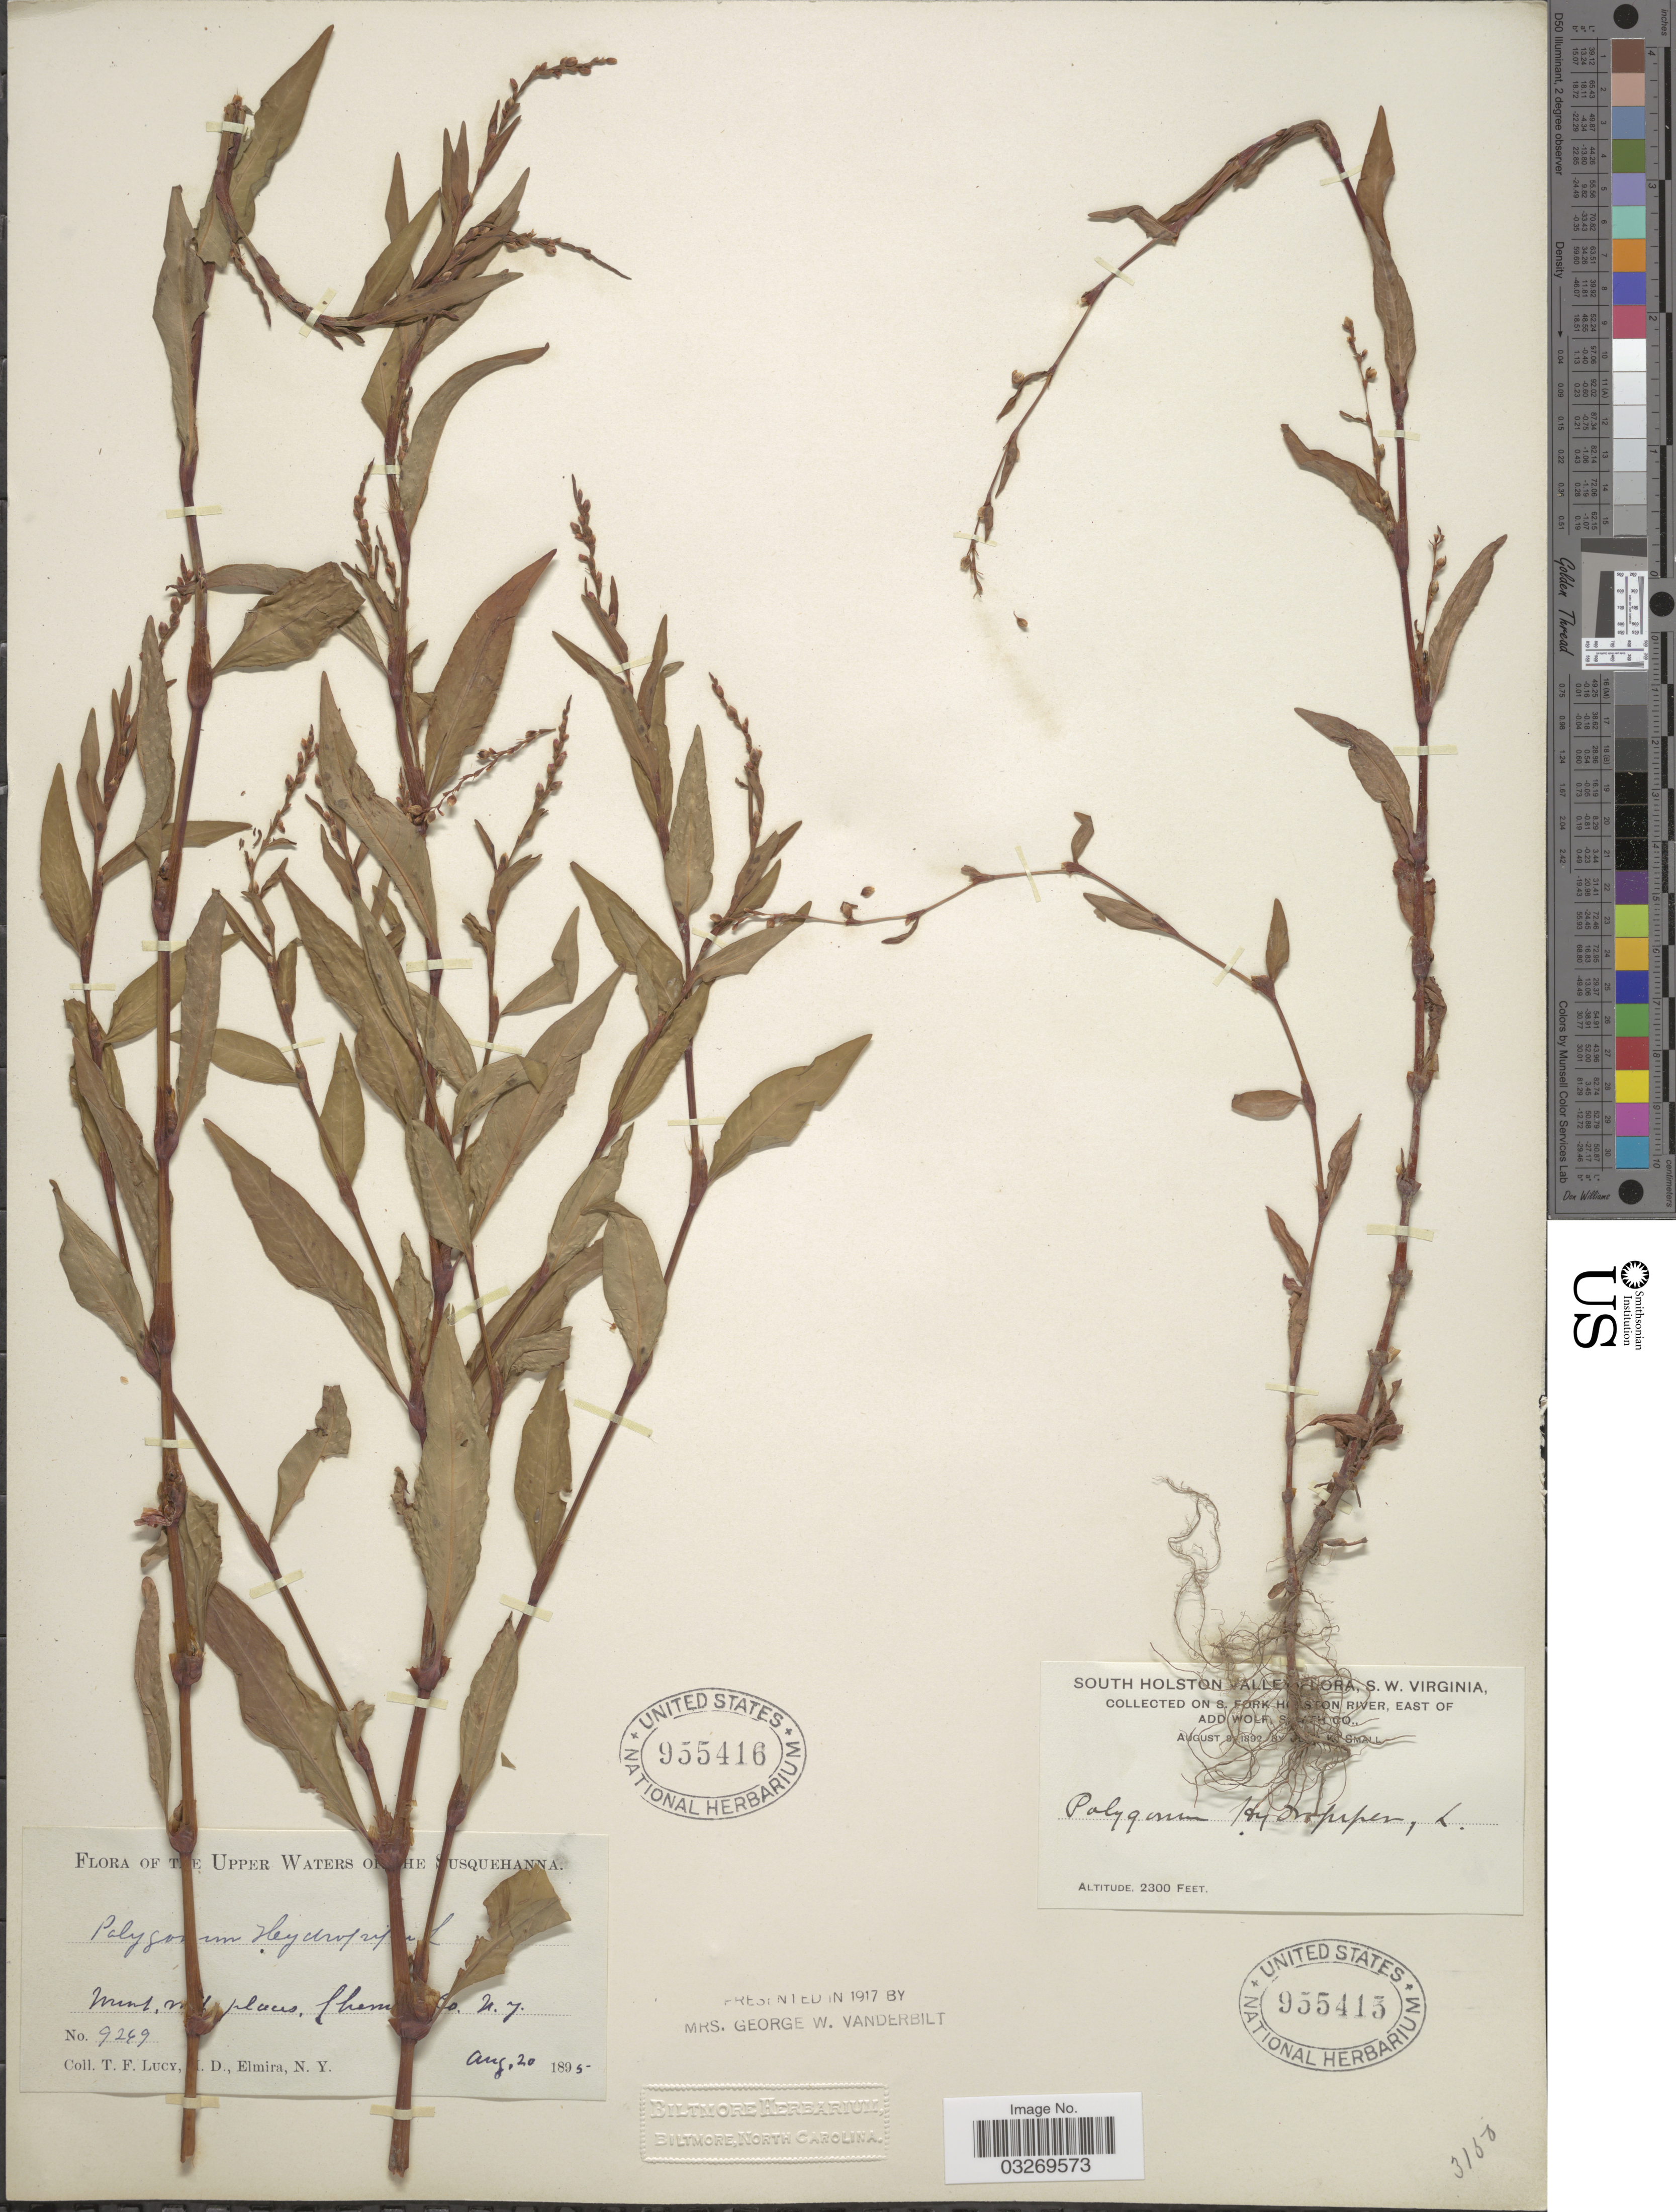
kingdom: Plantae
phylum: Tracheophyta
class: Magnoliopsida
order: Caryophyllales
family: Polygonaceae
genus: Polygonum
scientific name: Polygonum hydropiper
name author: L.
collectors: J. K. Small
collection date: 1892-08-08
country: United States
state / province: Virginia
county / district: Smyth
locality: South Holston Valley, S.W. Virginia, S. Fork Holston River, East of Add Wolf, Smyth Co.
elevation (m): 701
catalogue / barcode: US 955413